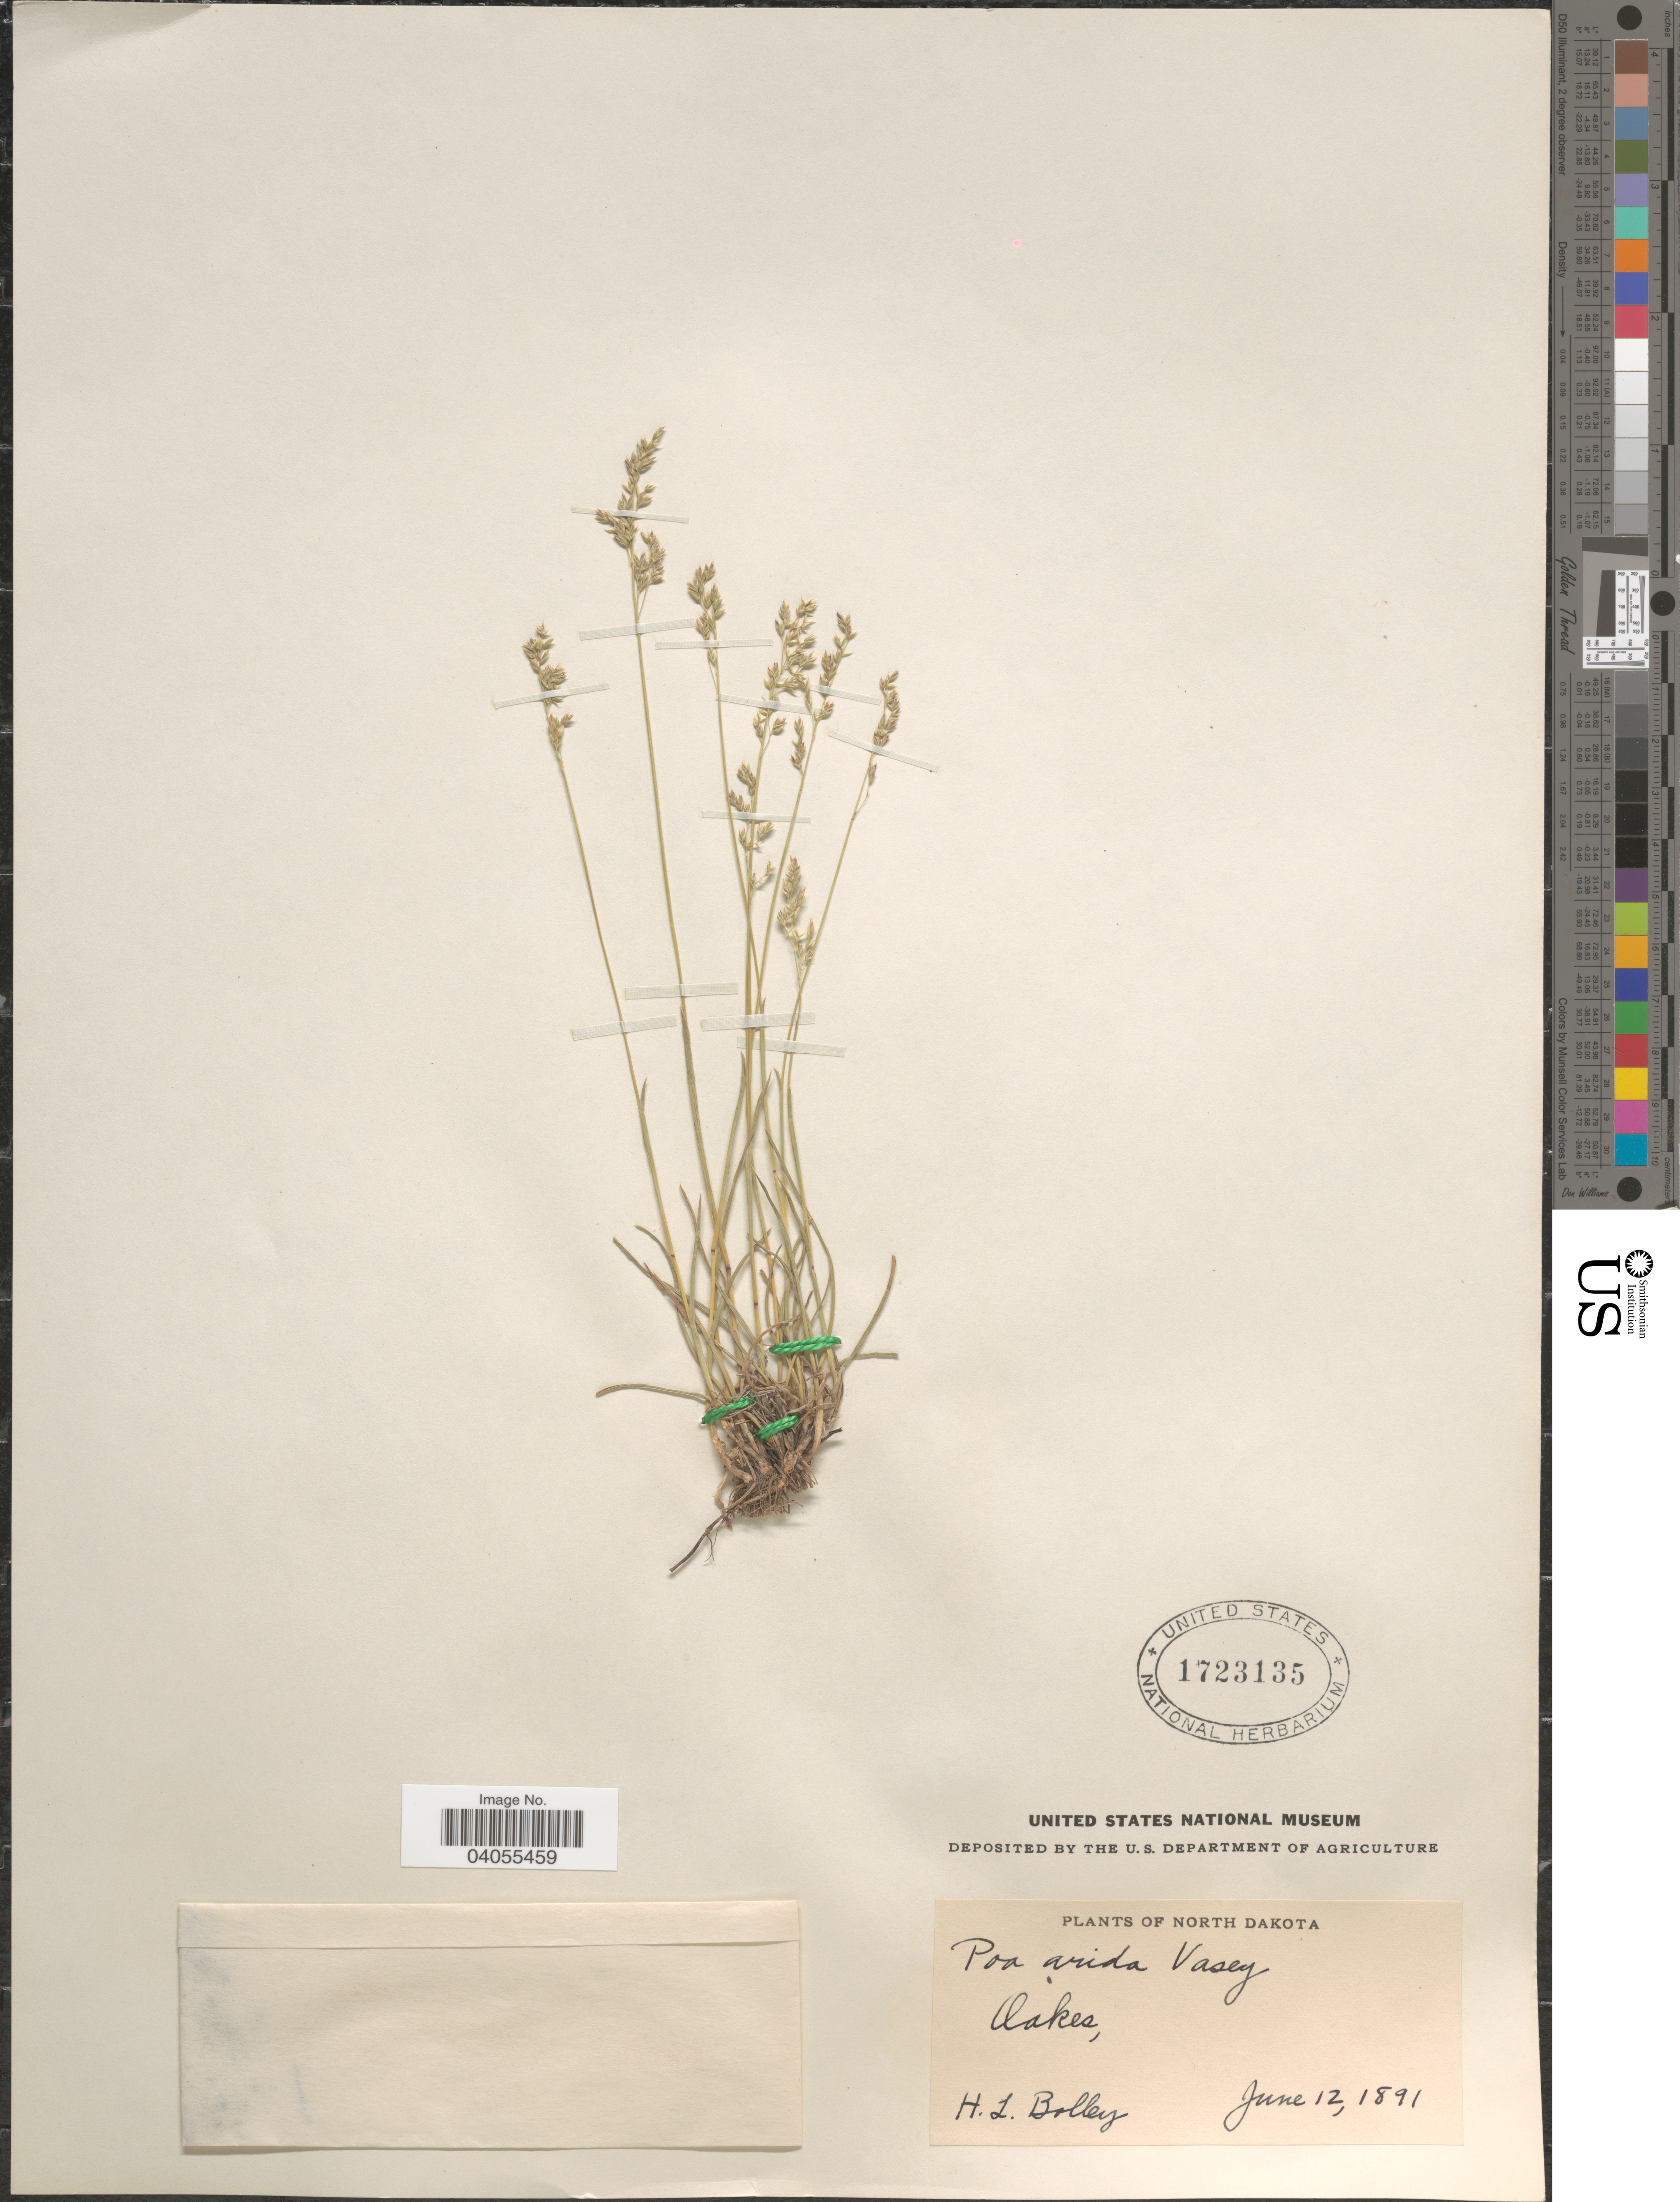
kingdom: Plantae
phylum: Tracheophyta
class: Liliopsida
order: Poales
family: Poaceae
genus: Poa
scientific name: Poa arida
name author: Vasey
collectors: H. Bolley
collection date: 1891-06-12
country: United States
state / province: North Dakota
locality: Oakes.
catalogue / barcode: US 1723135